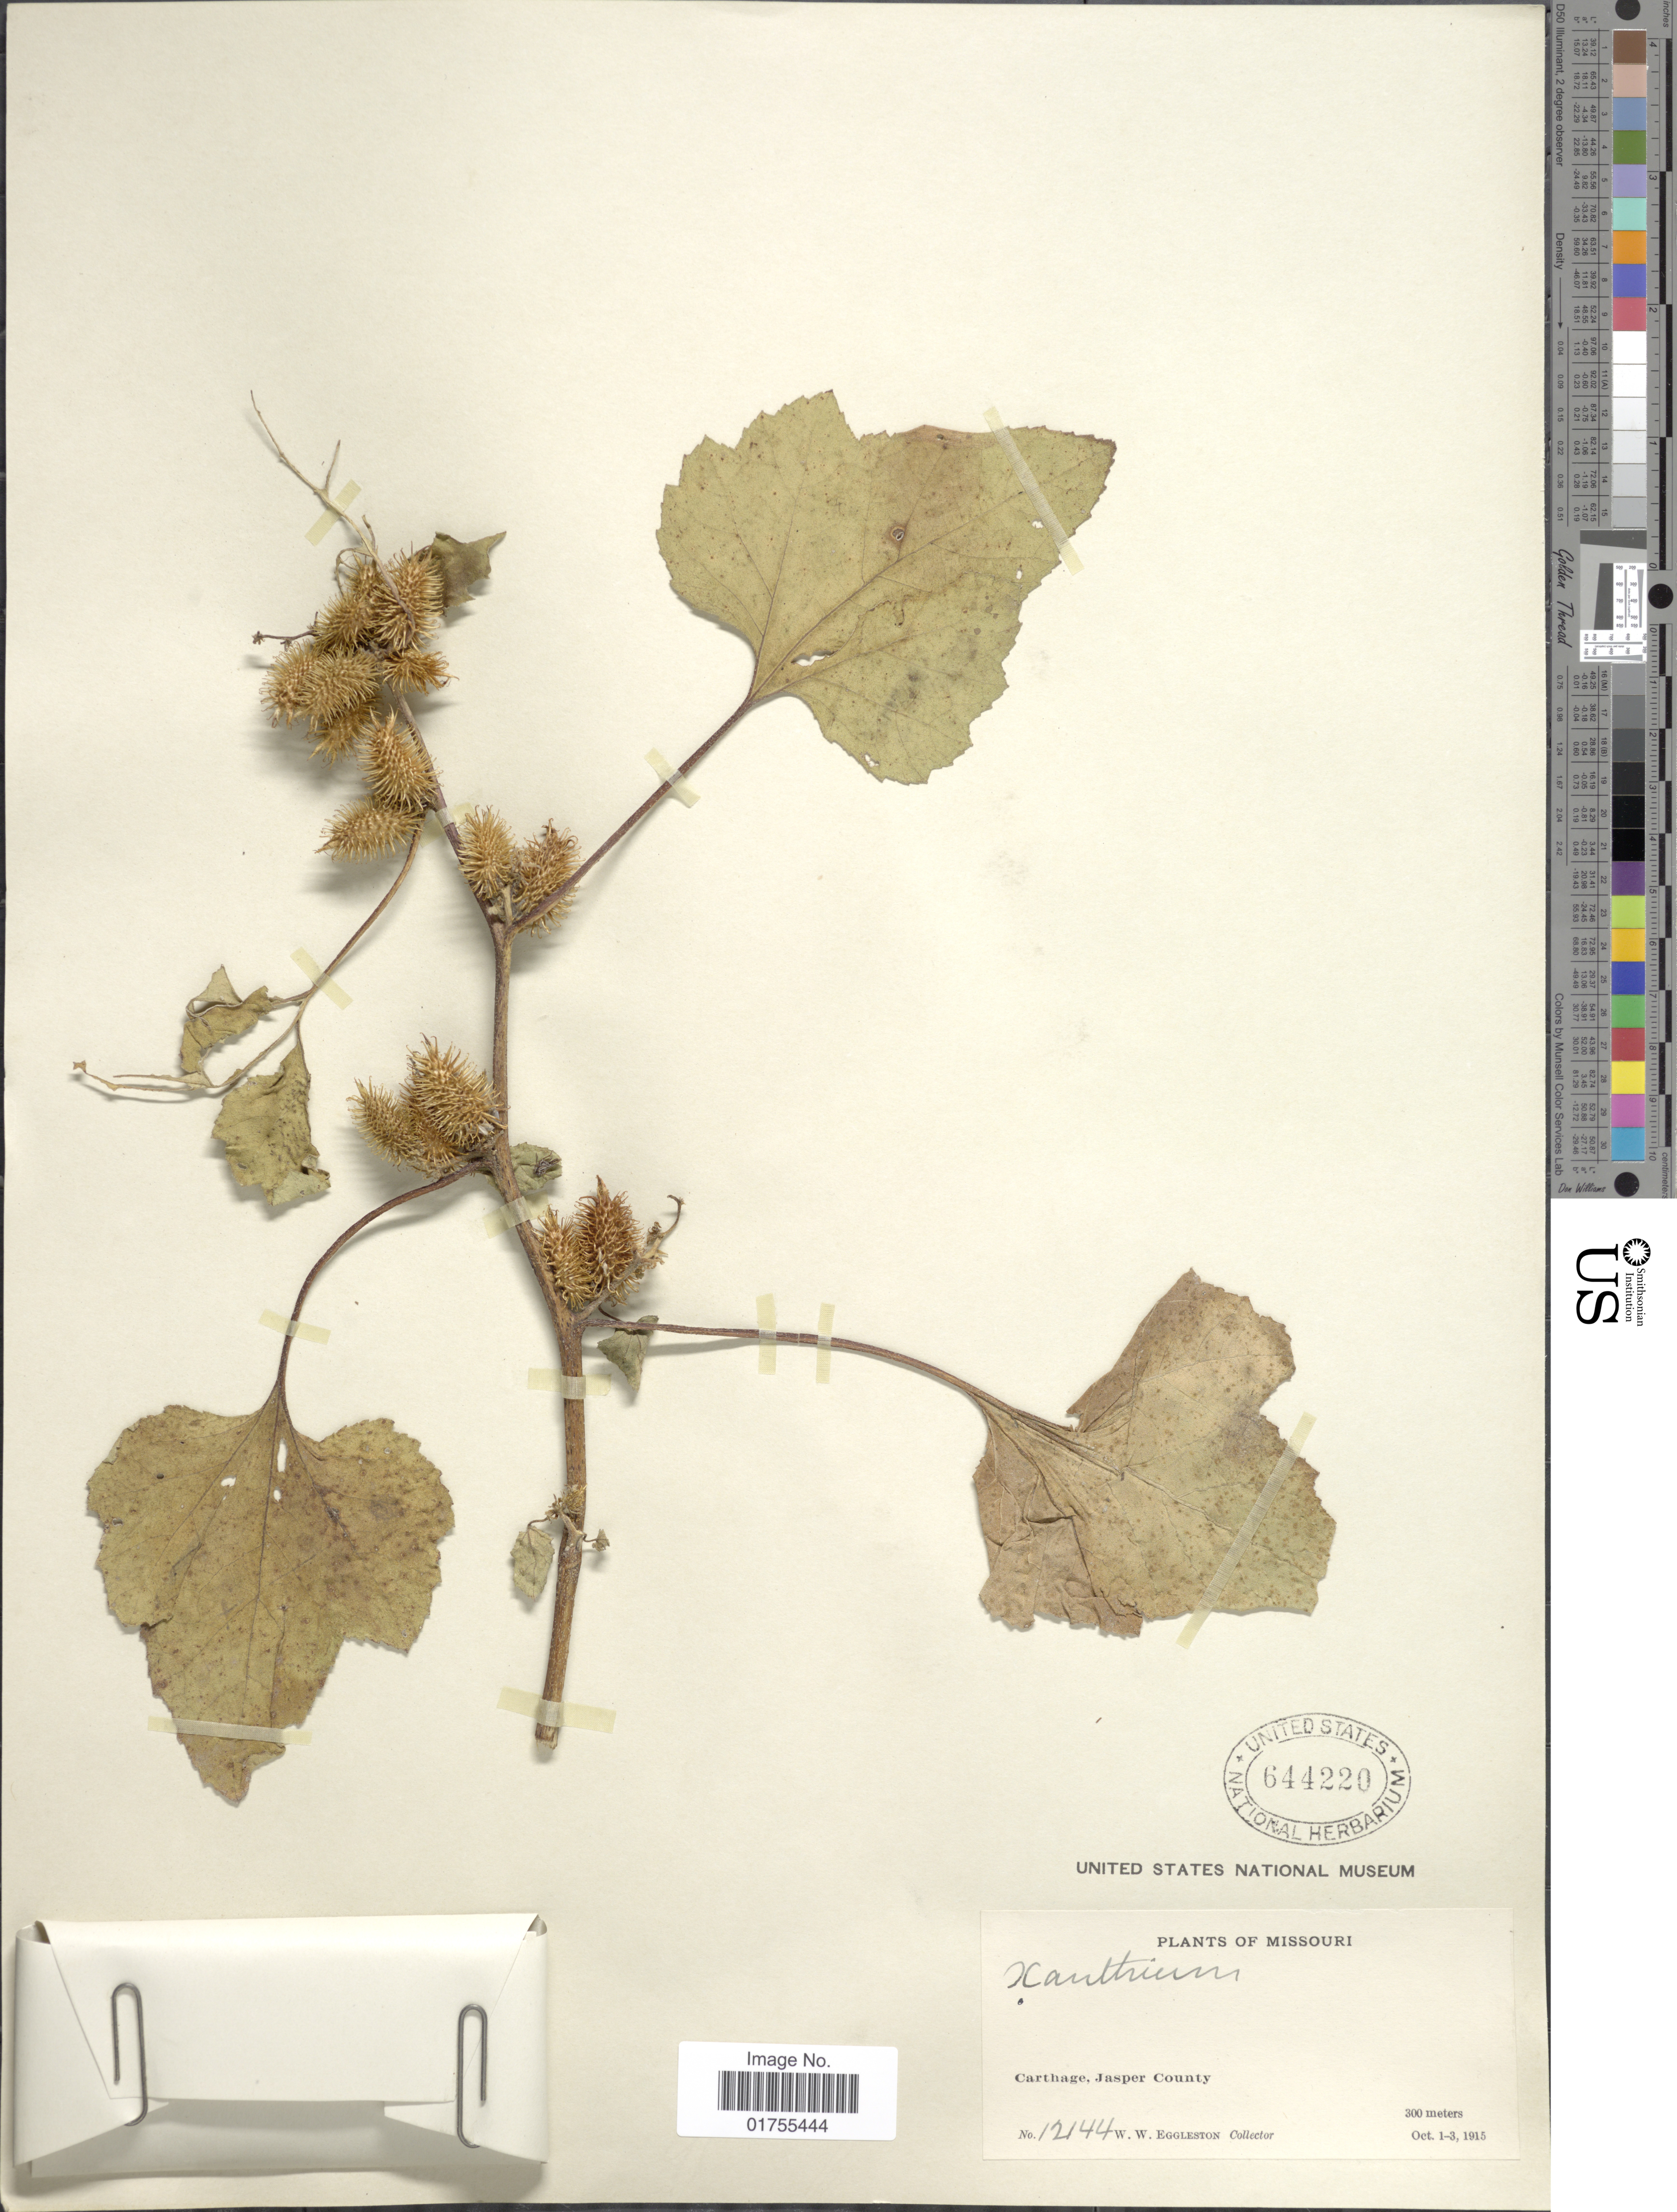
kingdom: Plantae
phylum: Tracheophyta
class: Magnoliopsida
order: Asterales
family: Asteraceae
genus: Xanthium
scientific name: Xanthium sp.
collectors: W. W. Eggleston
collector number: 12144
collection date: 1915-10-01/1915-10-03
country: United States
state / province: Missouri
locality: Carthage, Jasper County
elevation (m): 300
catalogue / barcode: US 644220